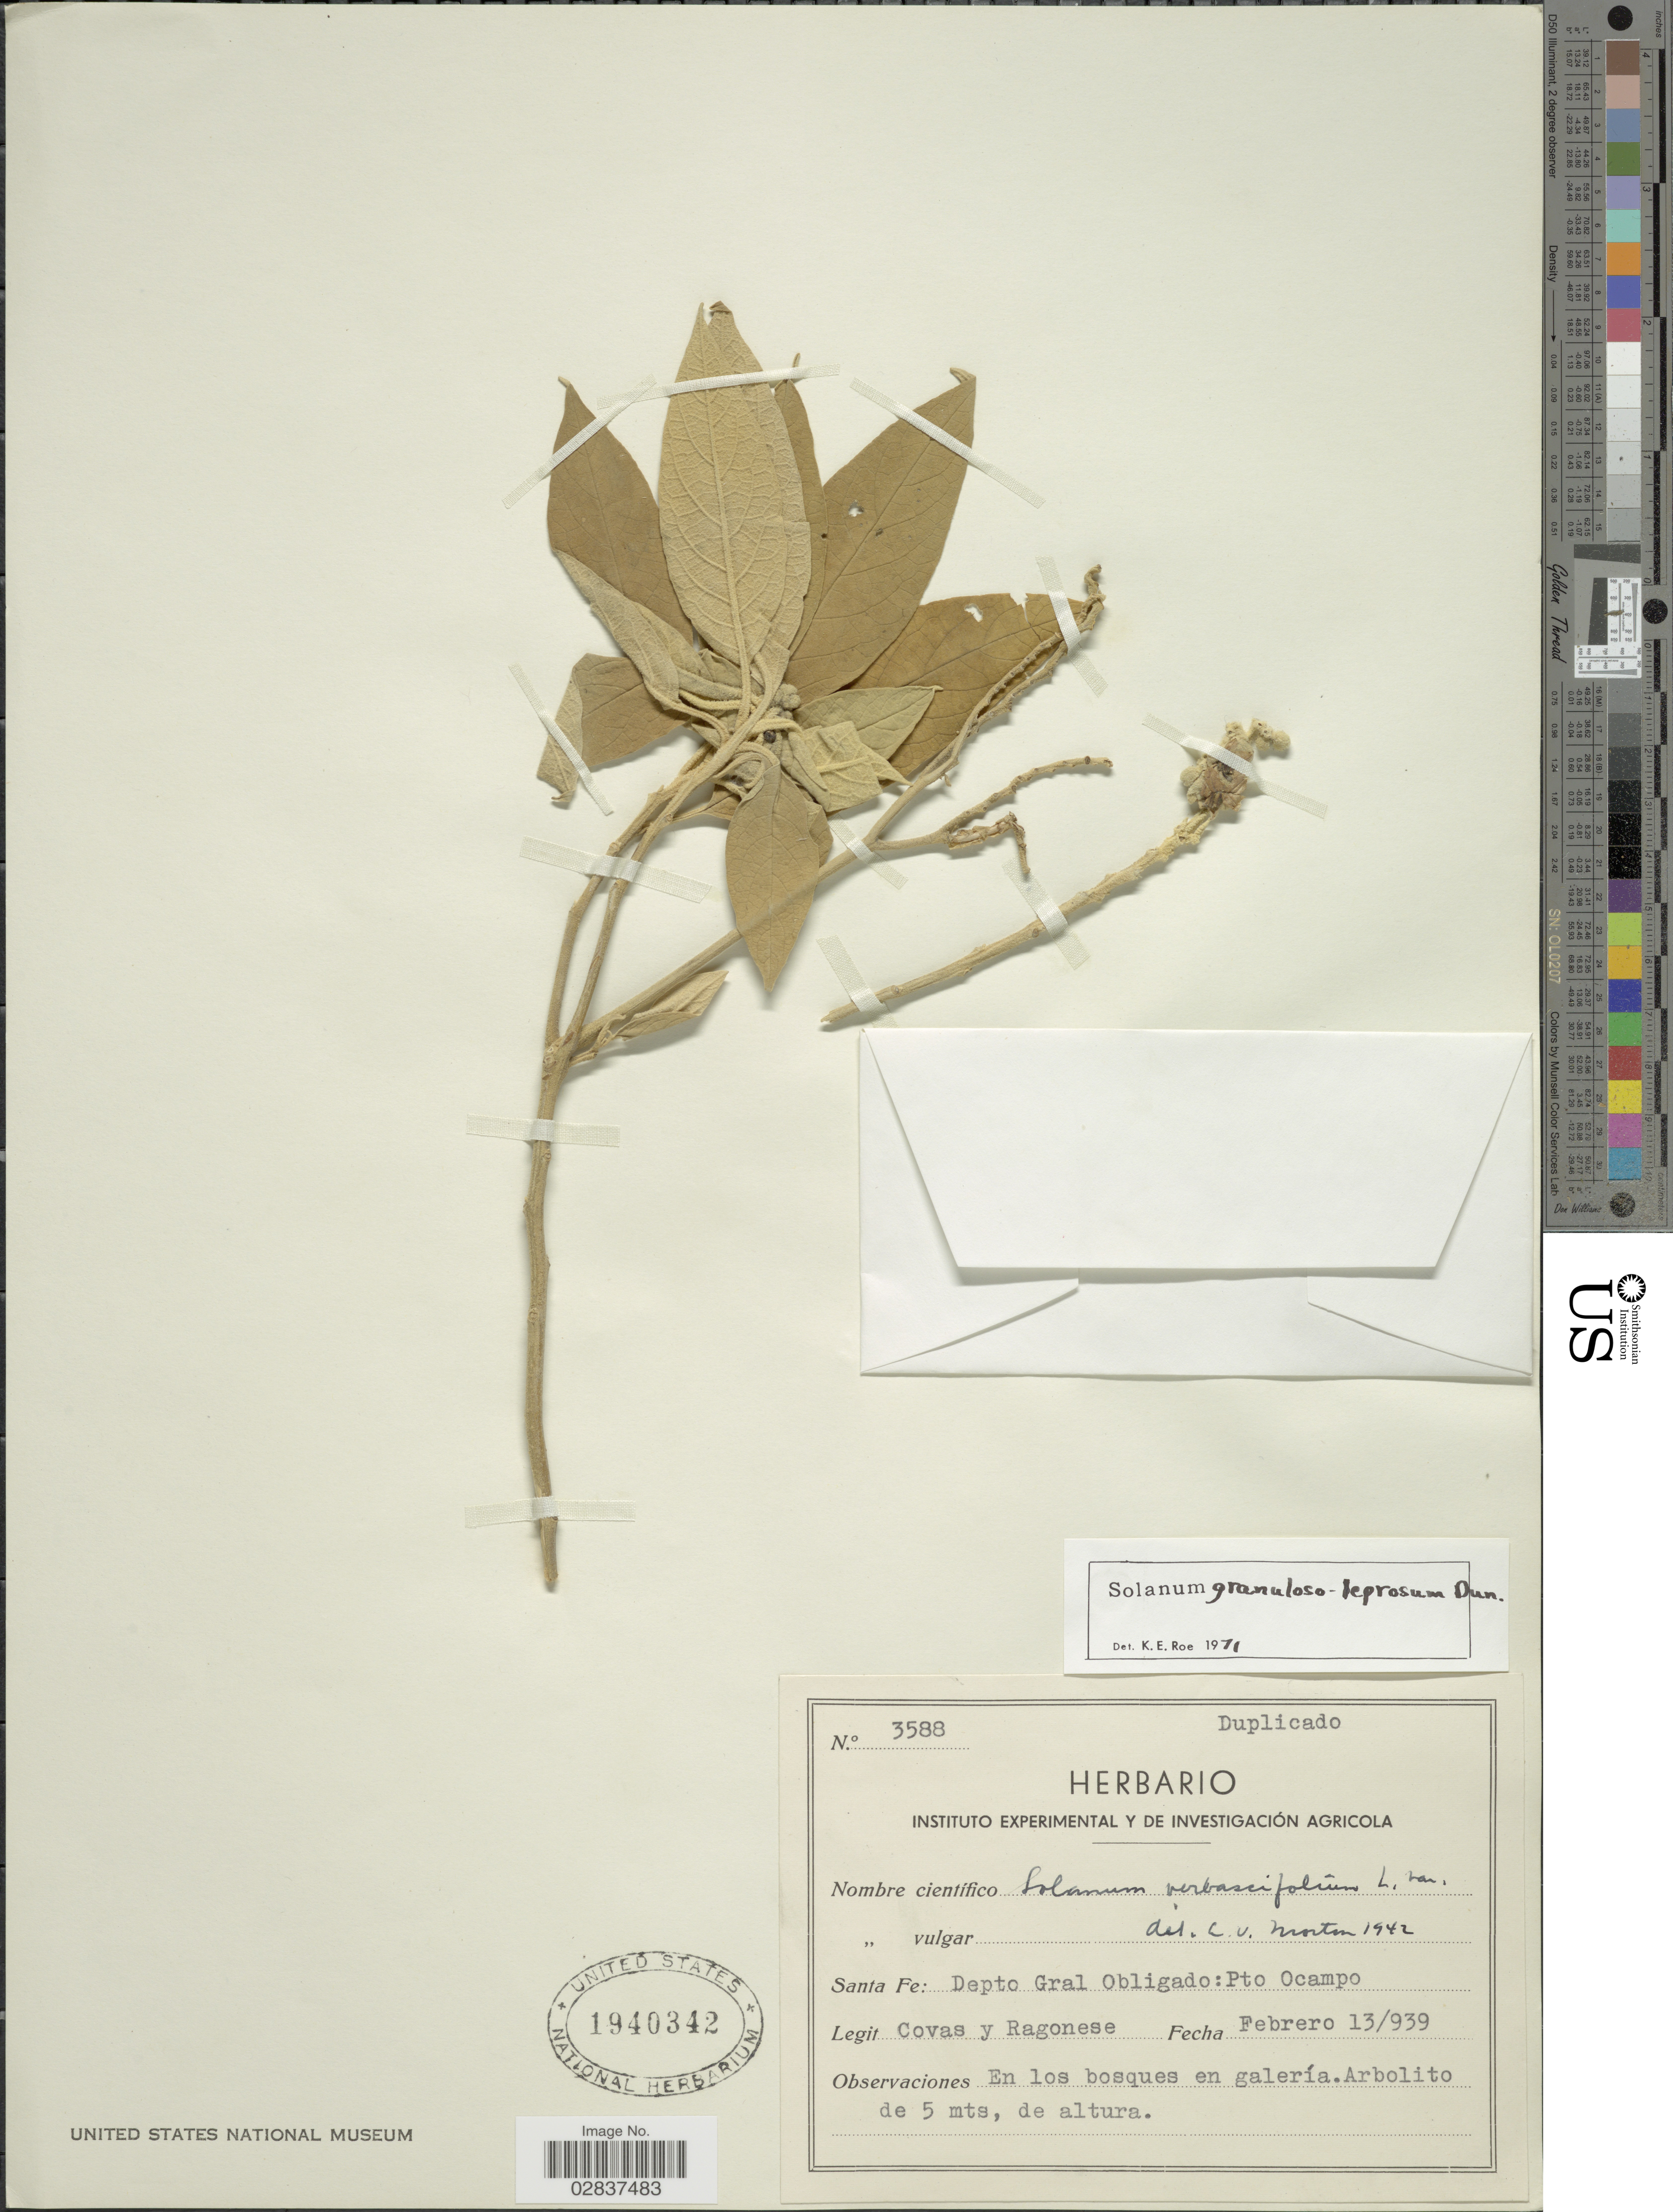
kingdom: Plantae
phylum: Tracheophyta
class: Magnoliopsida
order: Solanales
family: Solanaceae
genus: Solanum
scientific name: Solanum granuloso-leprosum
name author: Dunal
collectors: -. Covas & Ragonese, --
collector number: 3588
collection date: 1939-02-13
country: Argentina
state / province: Santa Fe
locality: Depto Gral Obligado: Pto Ocampo.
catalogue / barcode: US 1940342